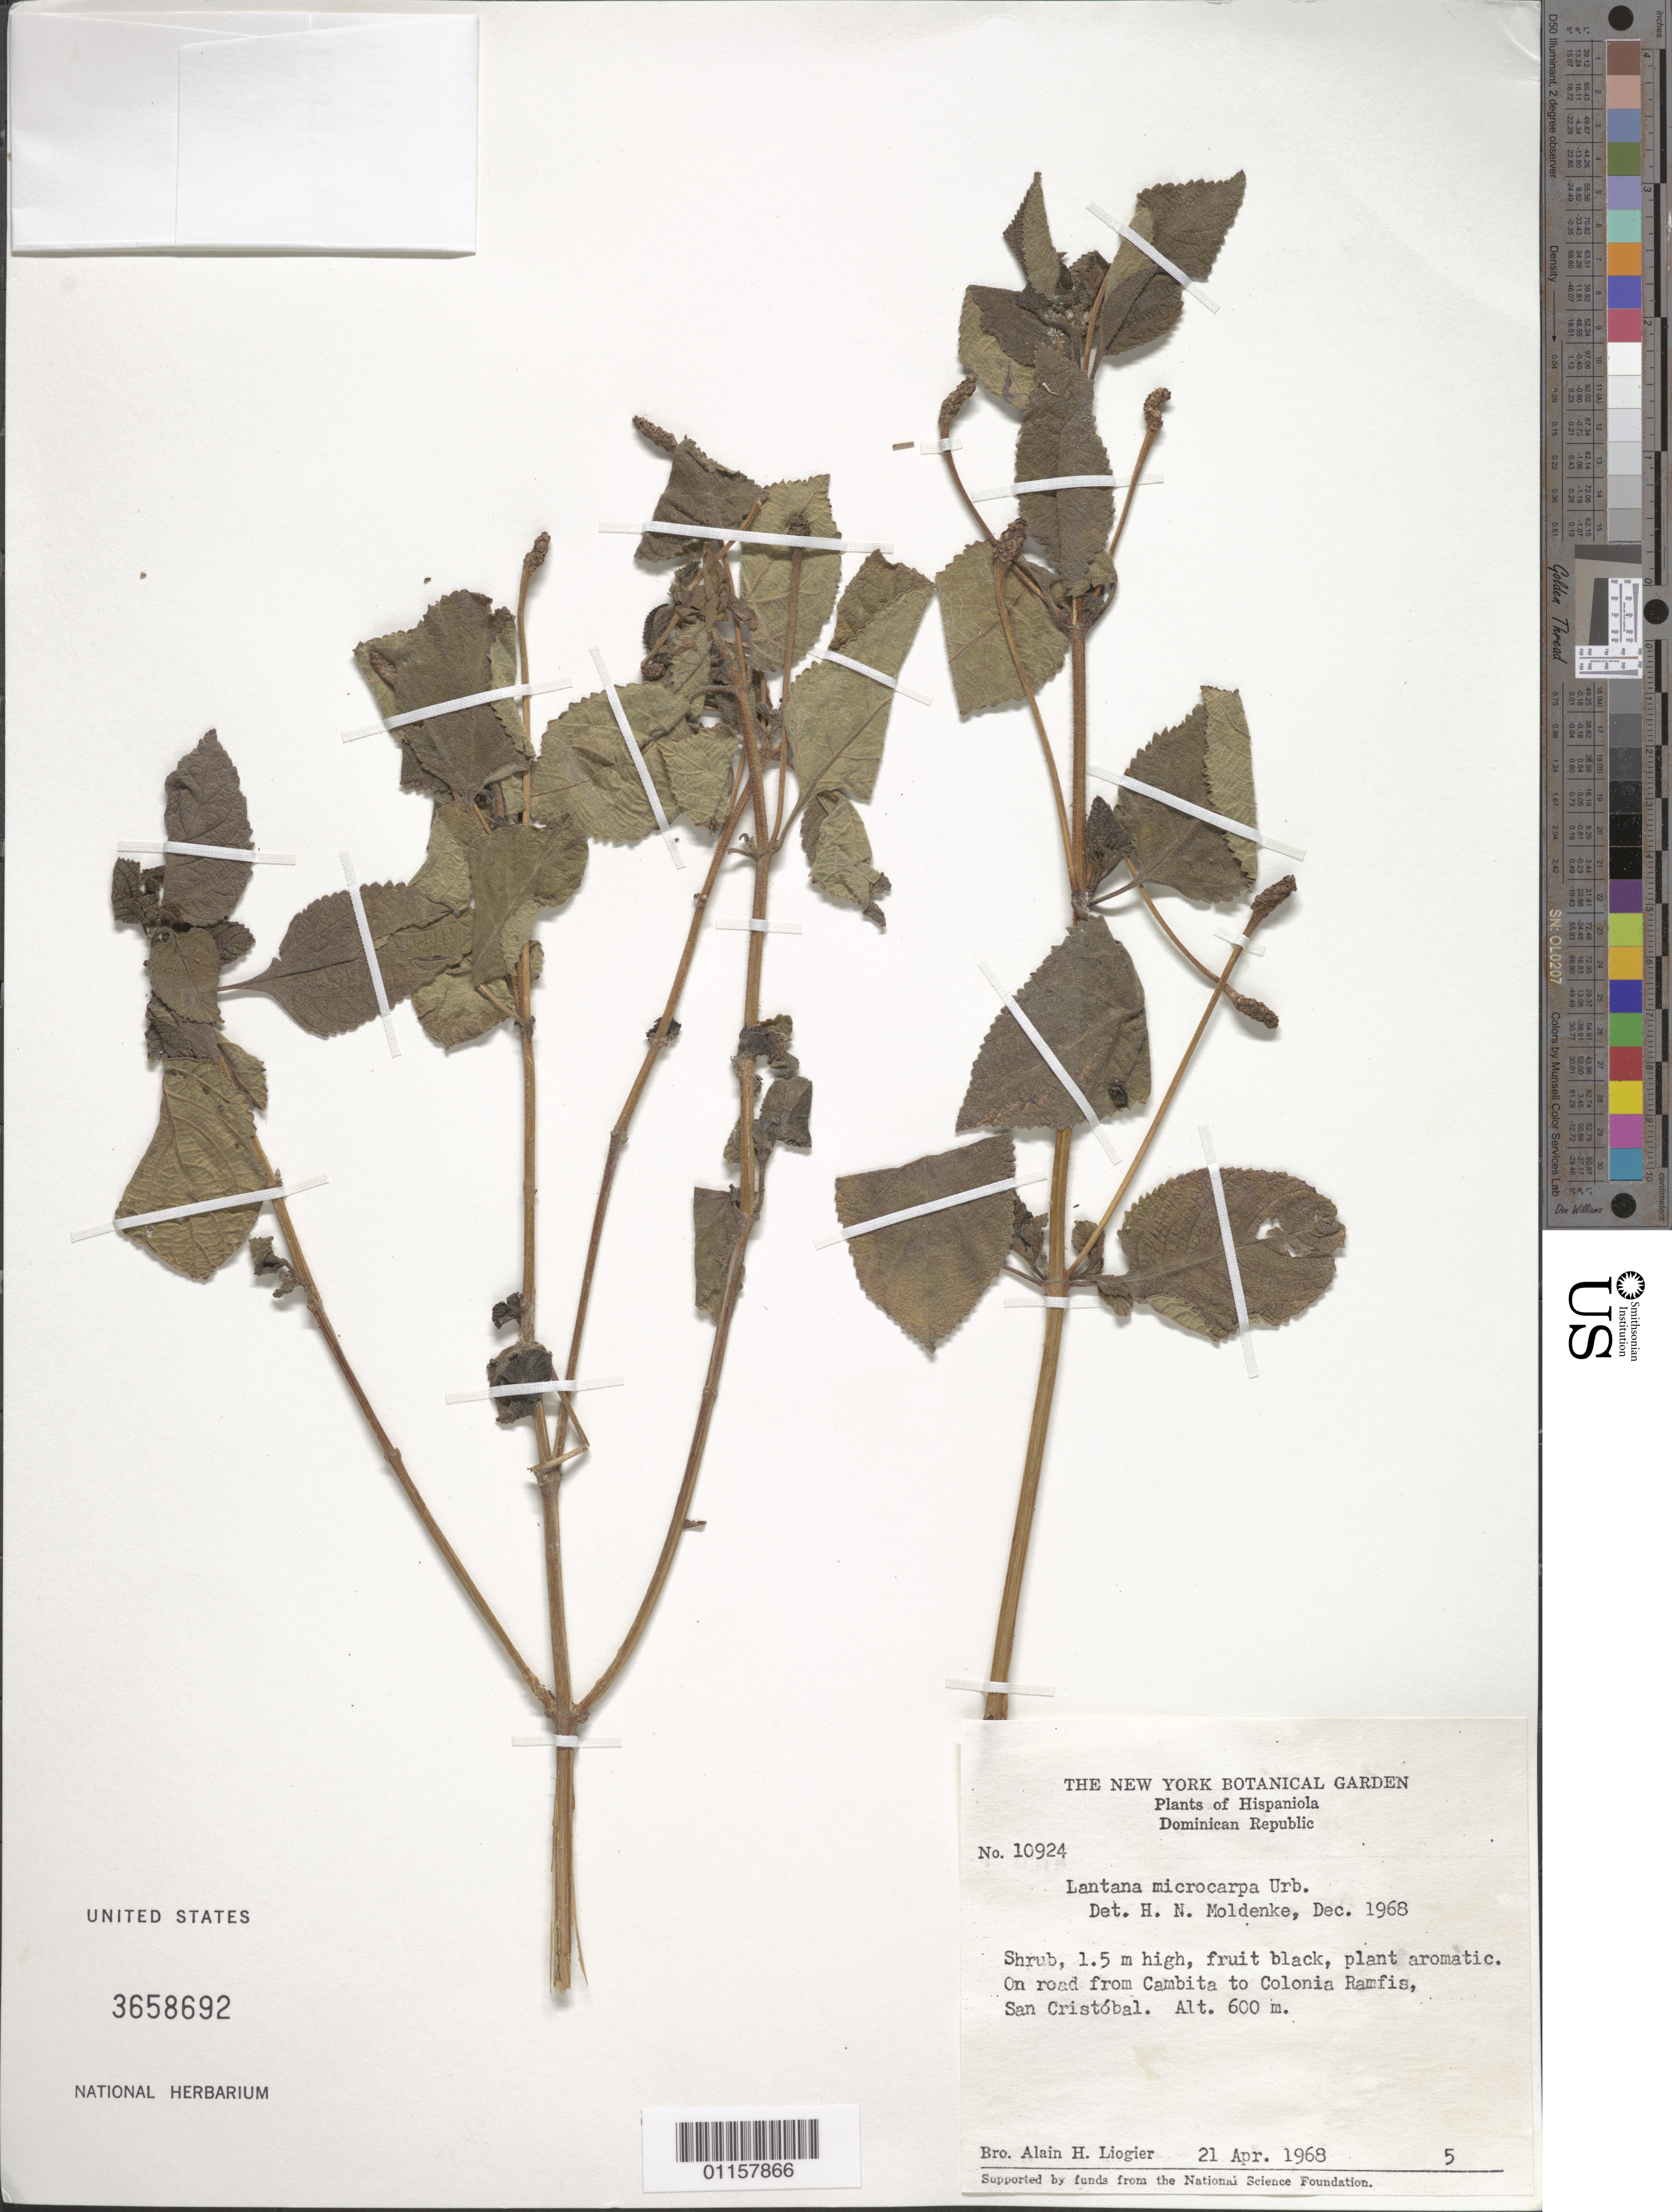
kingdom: Plantae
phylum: Tracheophyta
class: Magnoliopsida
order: Lamiales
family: Verbenaceae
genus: Lantana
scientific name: Lantana microcarpa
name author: Urb.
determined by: Moldenke, H. N.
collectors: A. H. Liogier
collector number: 10924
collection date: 1968-04-21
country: Dominican Republic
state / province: San Cristóbal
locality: San Cristóbal, road from Cambita to Colonia Ramfis.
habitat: On road.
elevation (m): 600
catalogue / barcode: US 3658692